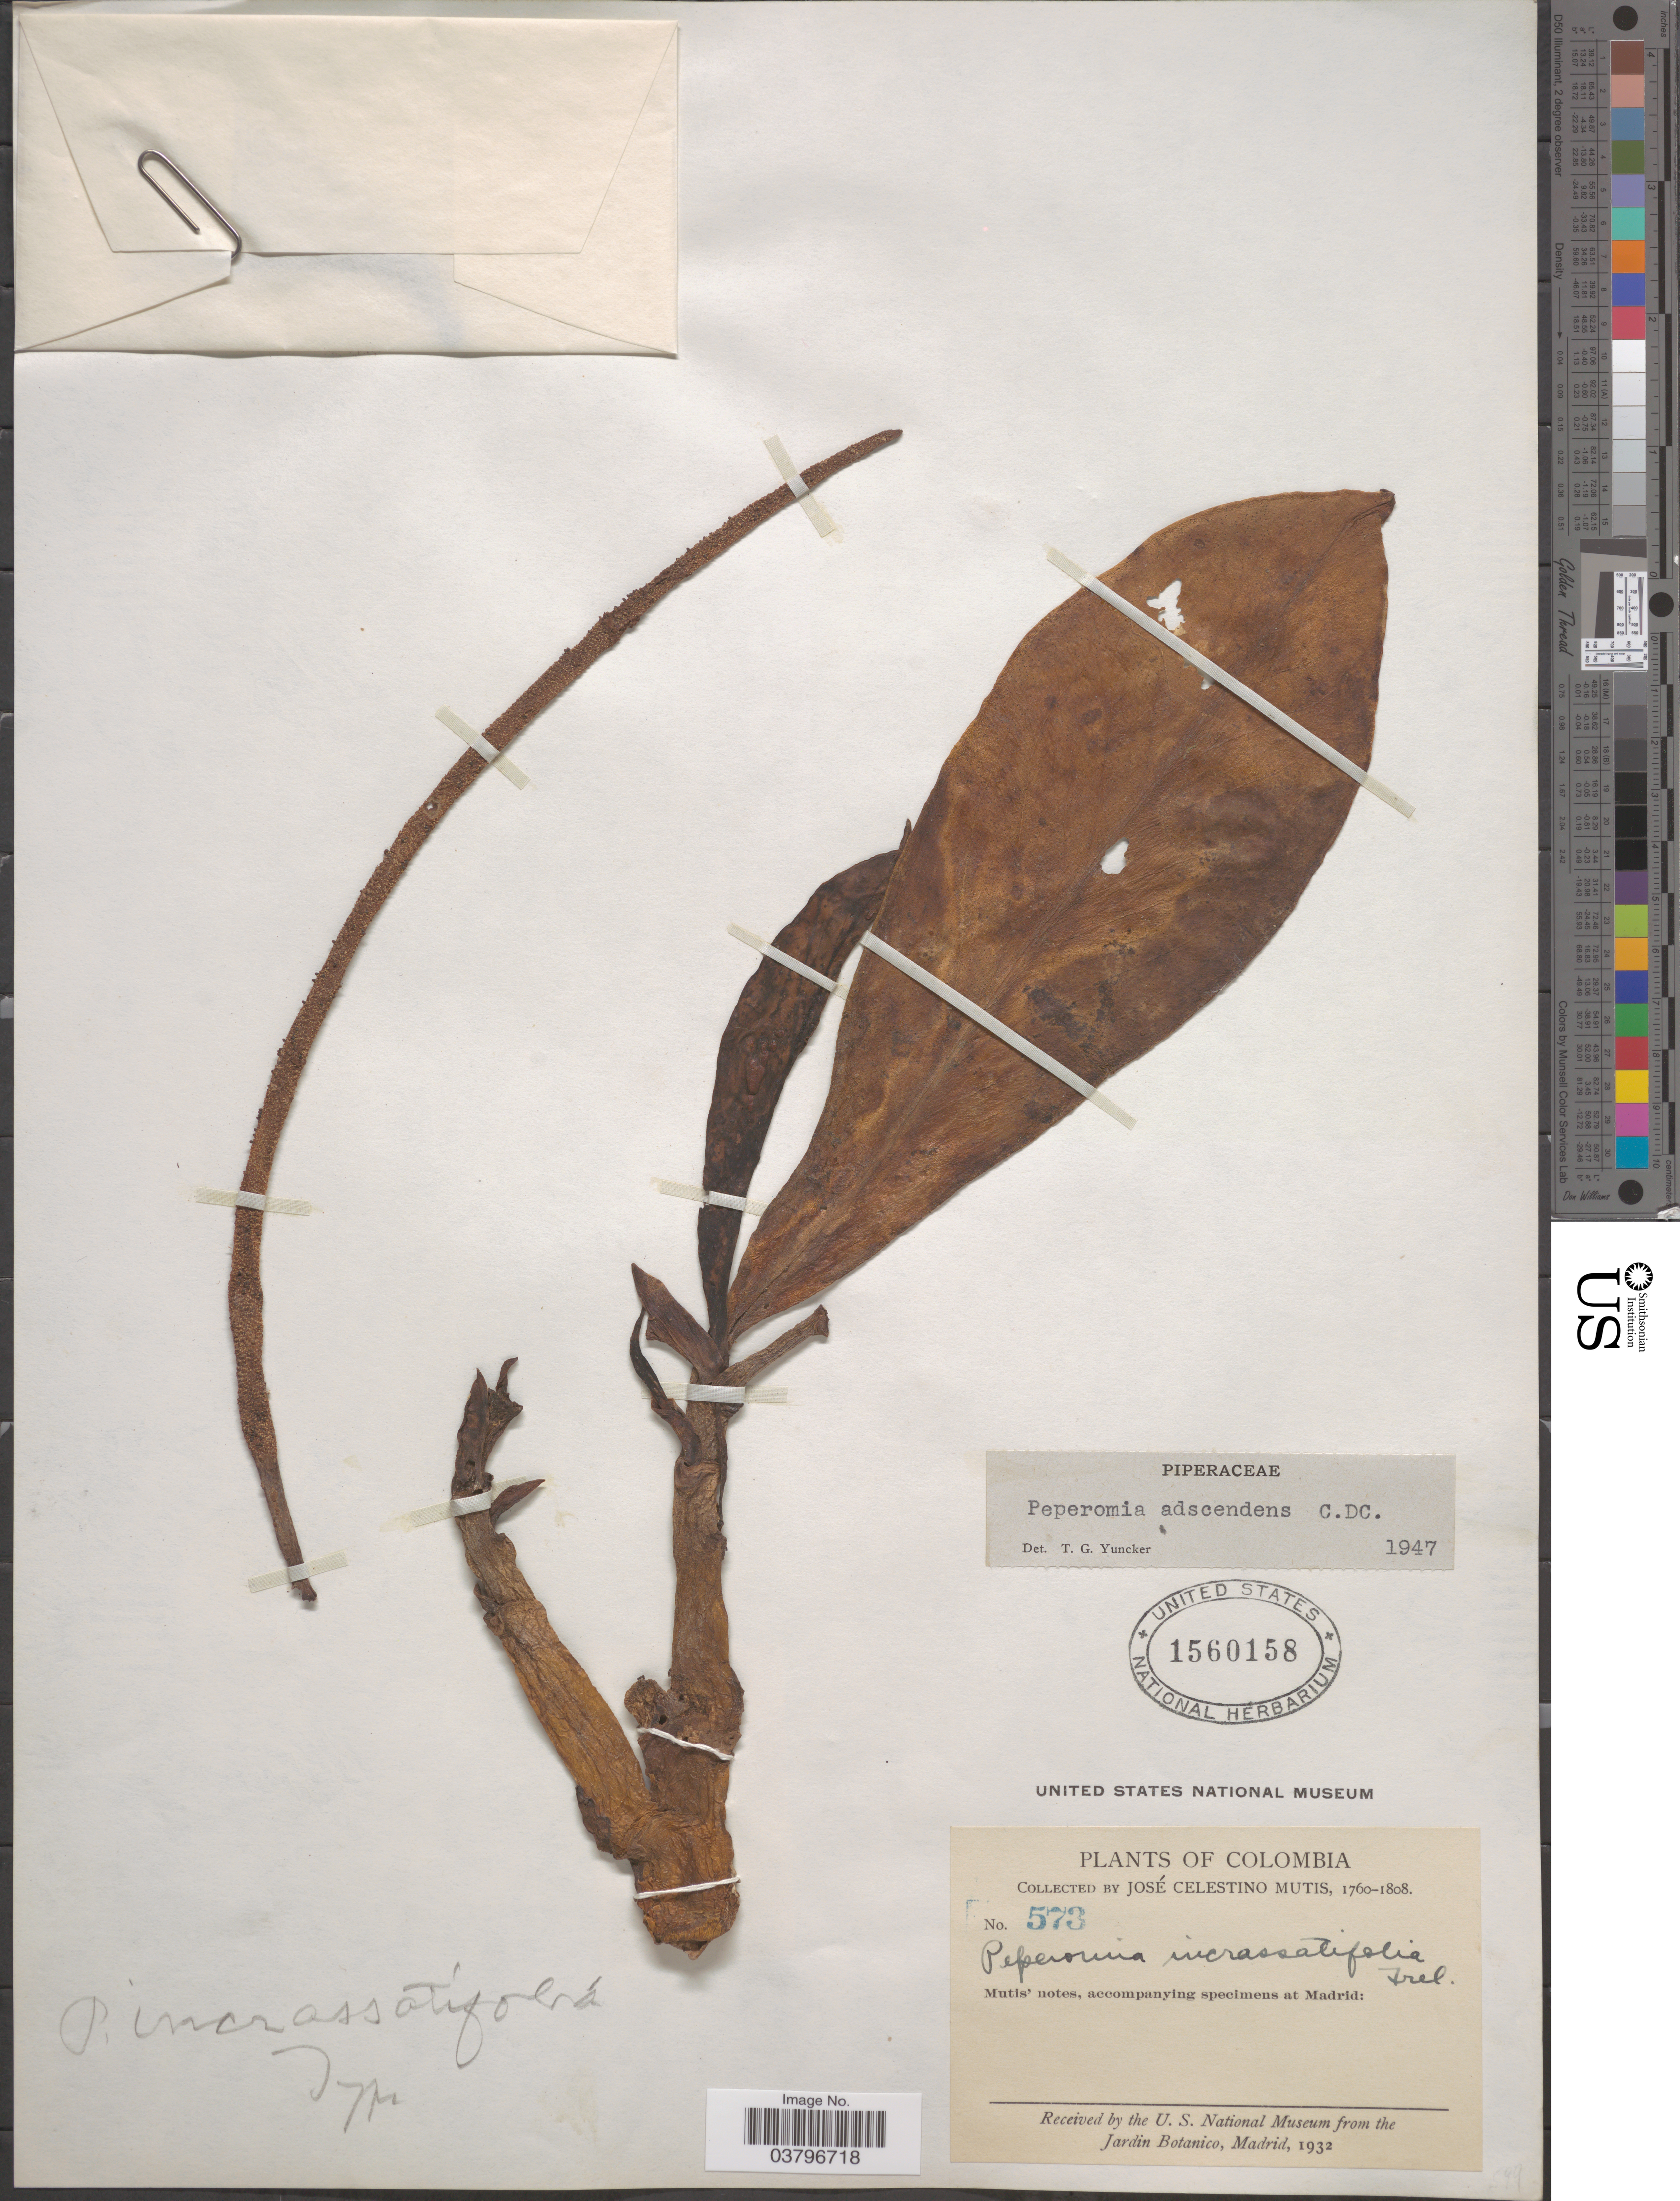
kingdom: Plantae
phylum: Tracheophyta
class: Magnoliopsida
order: Piperales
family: Piperaceae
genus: Peperomia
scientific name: Peperomia adscendens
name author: C. DC.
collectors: J. C. B. Mutis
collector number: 573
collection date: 1760/1808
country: Colombia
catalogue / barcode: US 1560158